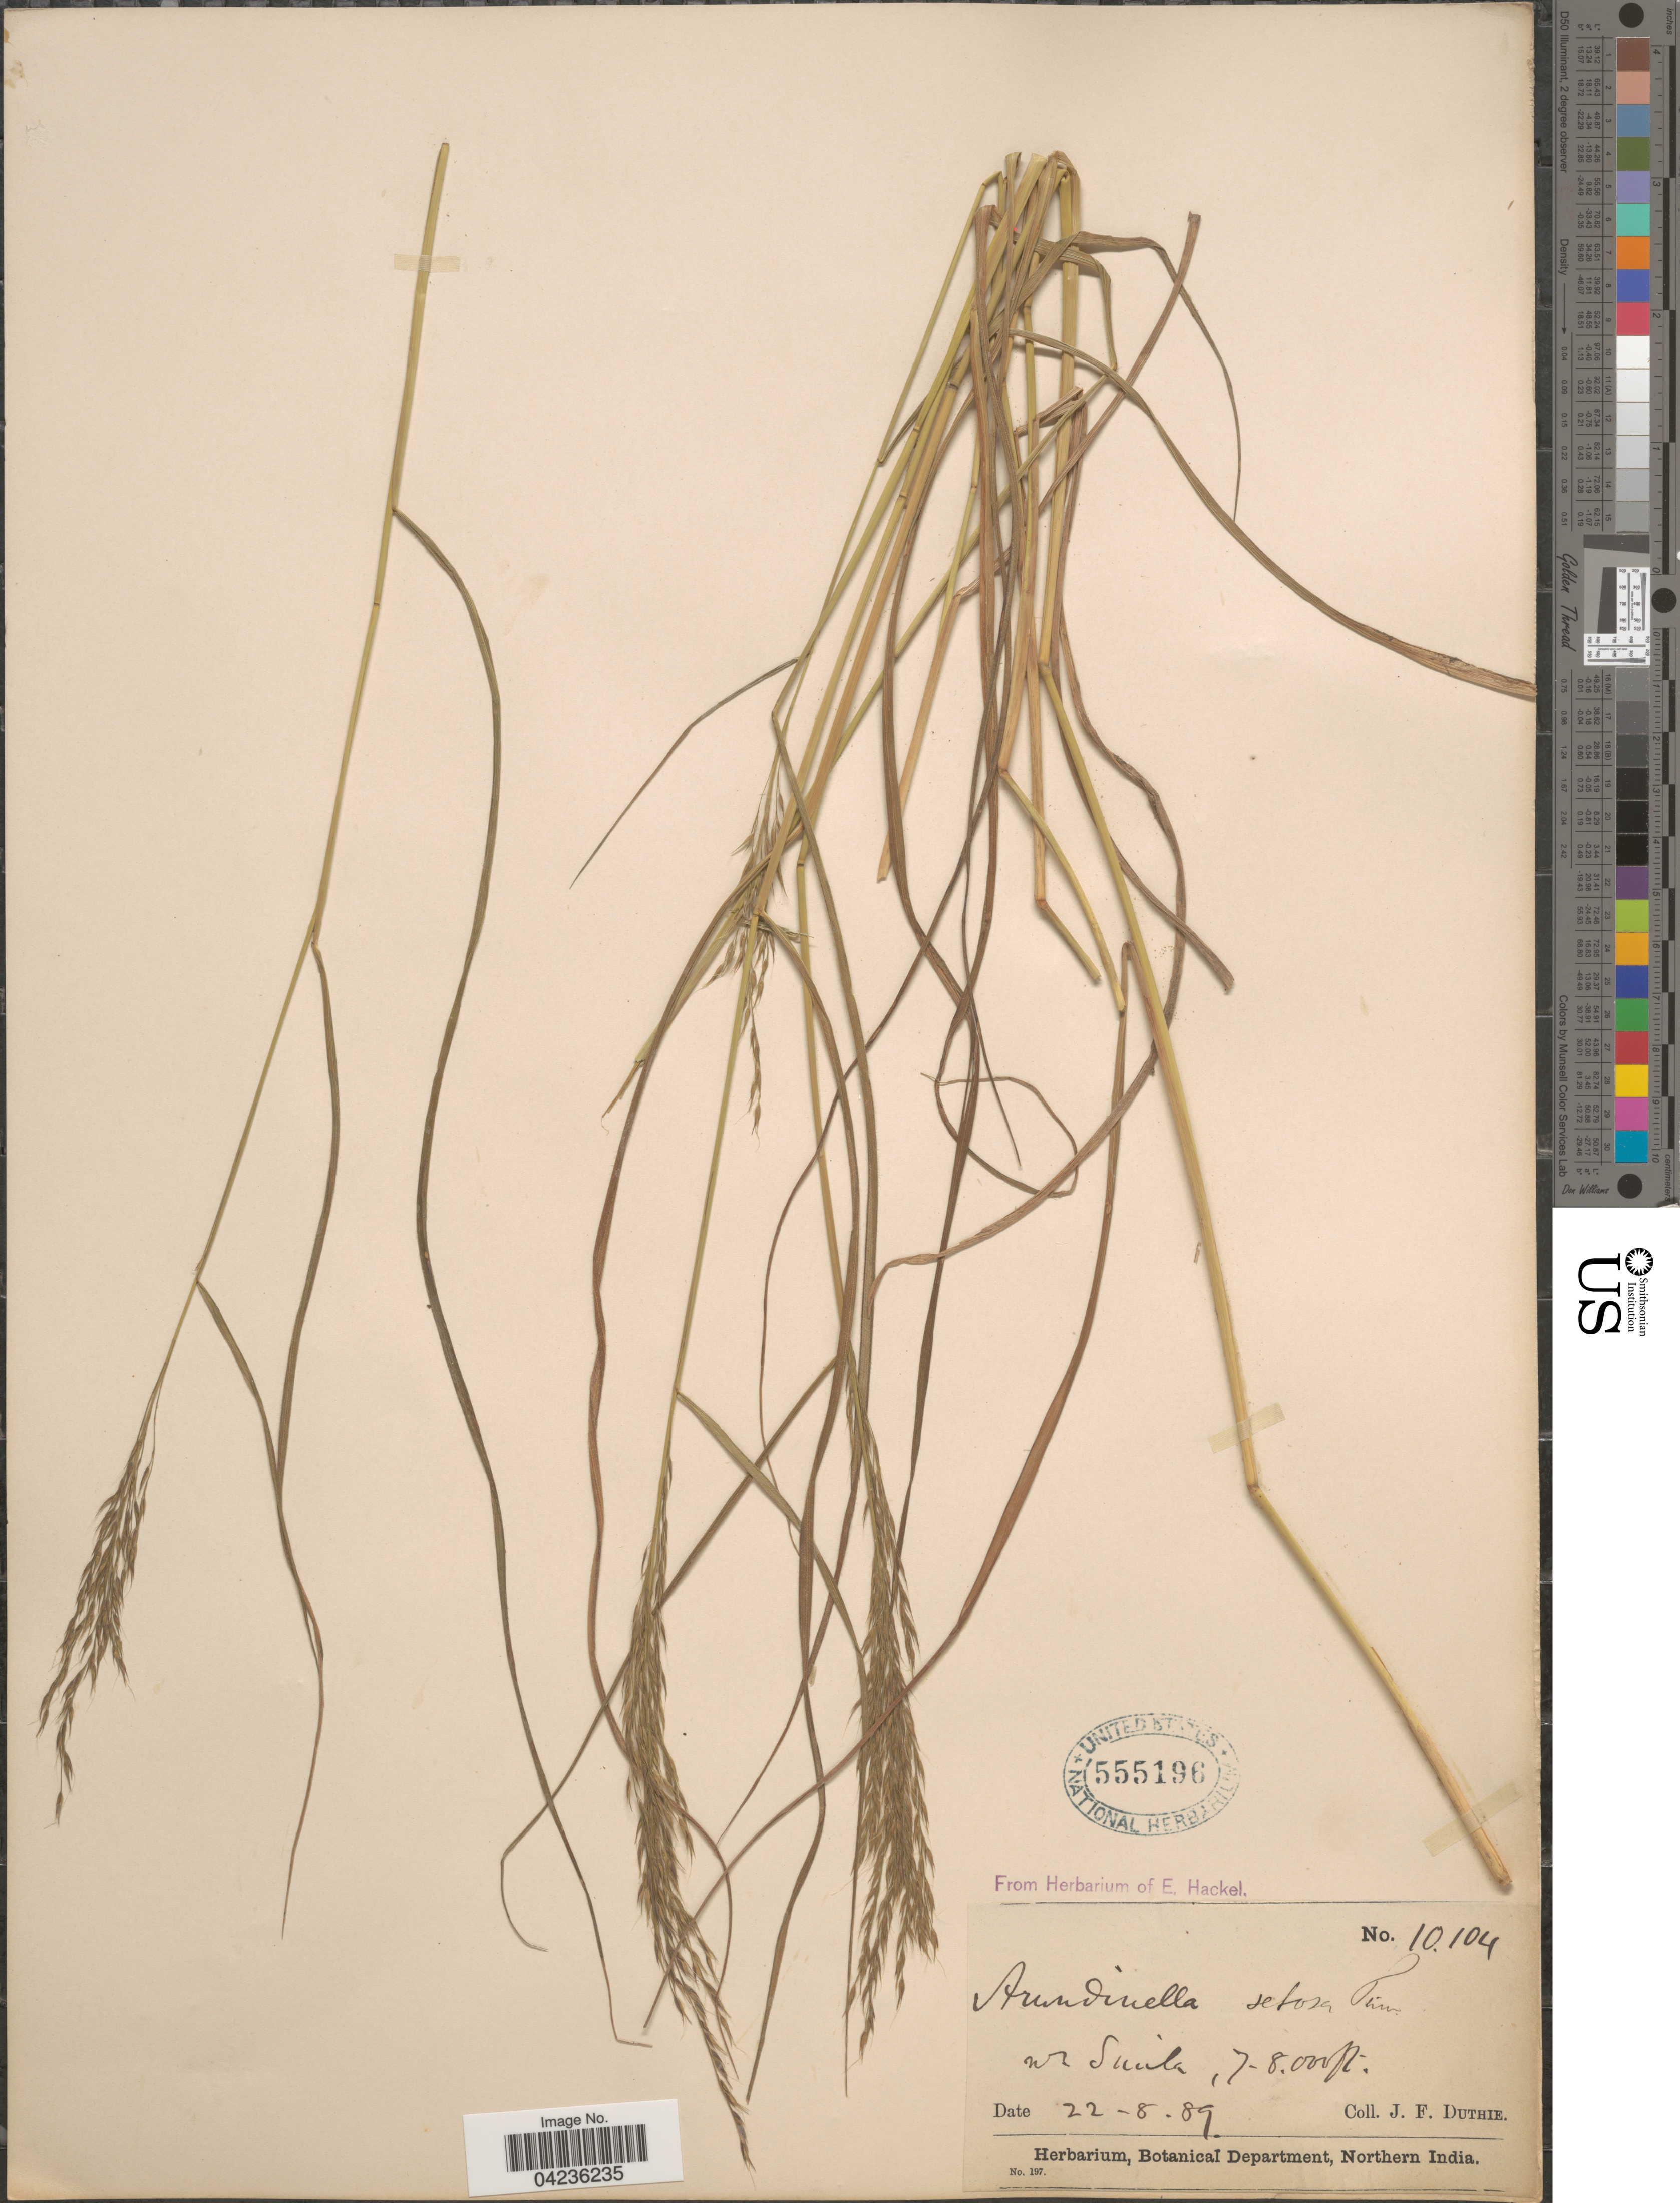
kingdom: Plantae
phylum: Tracheophyta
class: Liliopsida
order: Poales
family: Poaceae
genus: Arundinella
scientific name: Arundinella setosa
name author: Trin.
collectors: J. F. Duthie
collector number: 10104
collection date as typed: Transcribed d/m/y: 22/8/89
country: India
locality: Nr Simla.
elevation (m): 23774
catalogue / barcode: US 555196